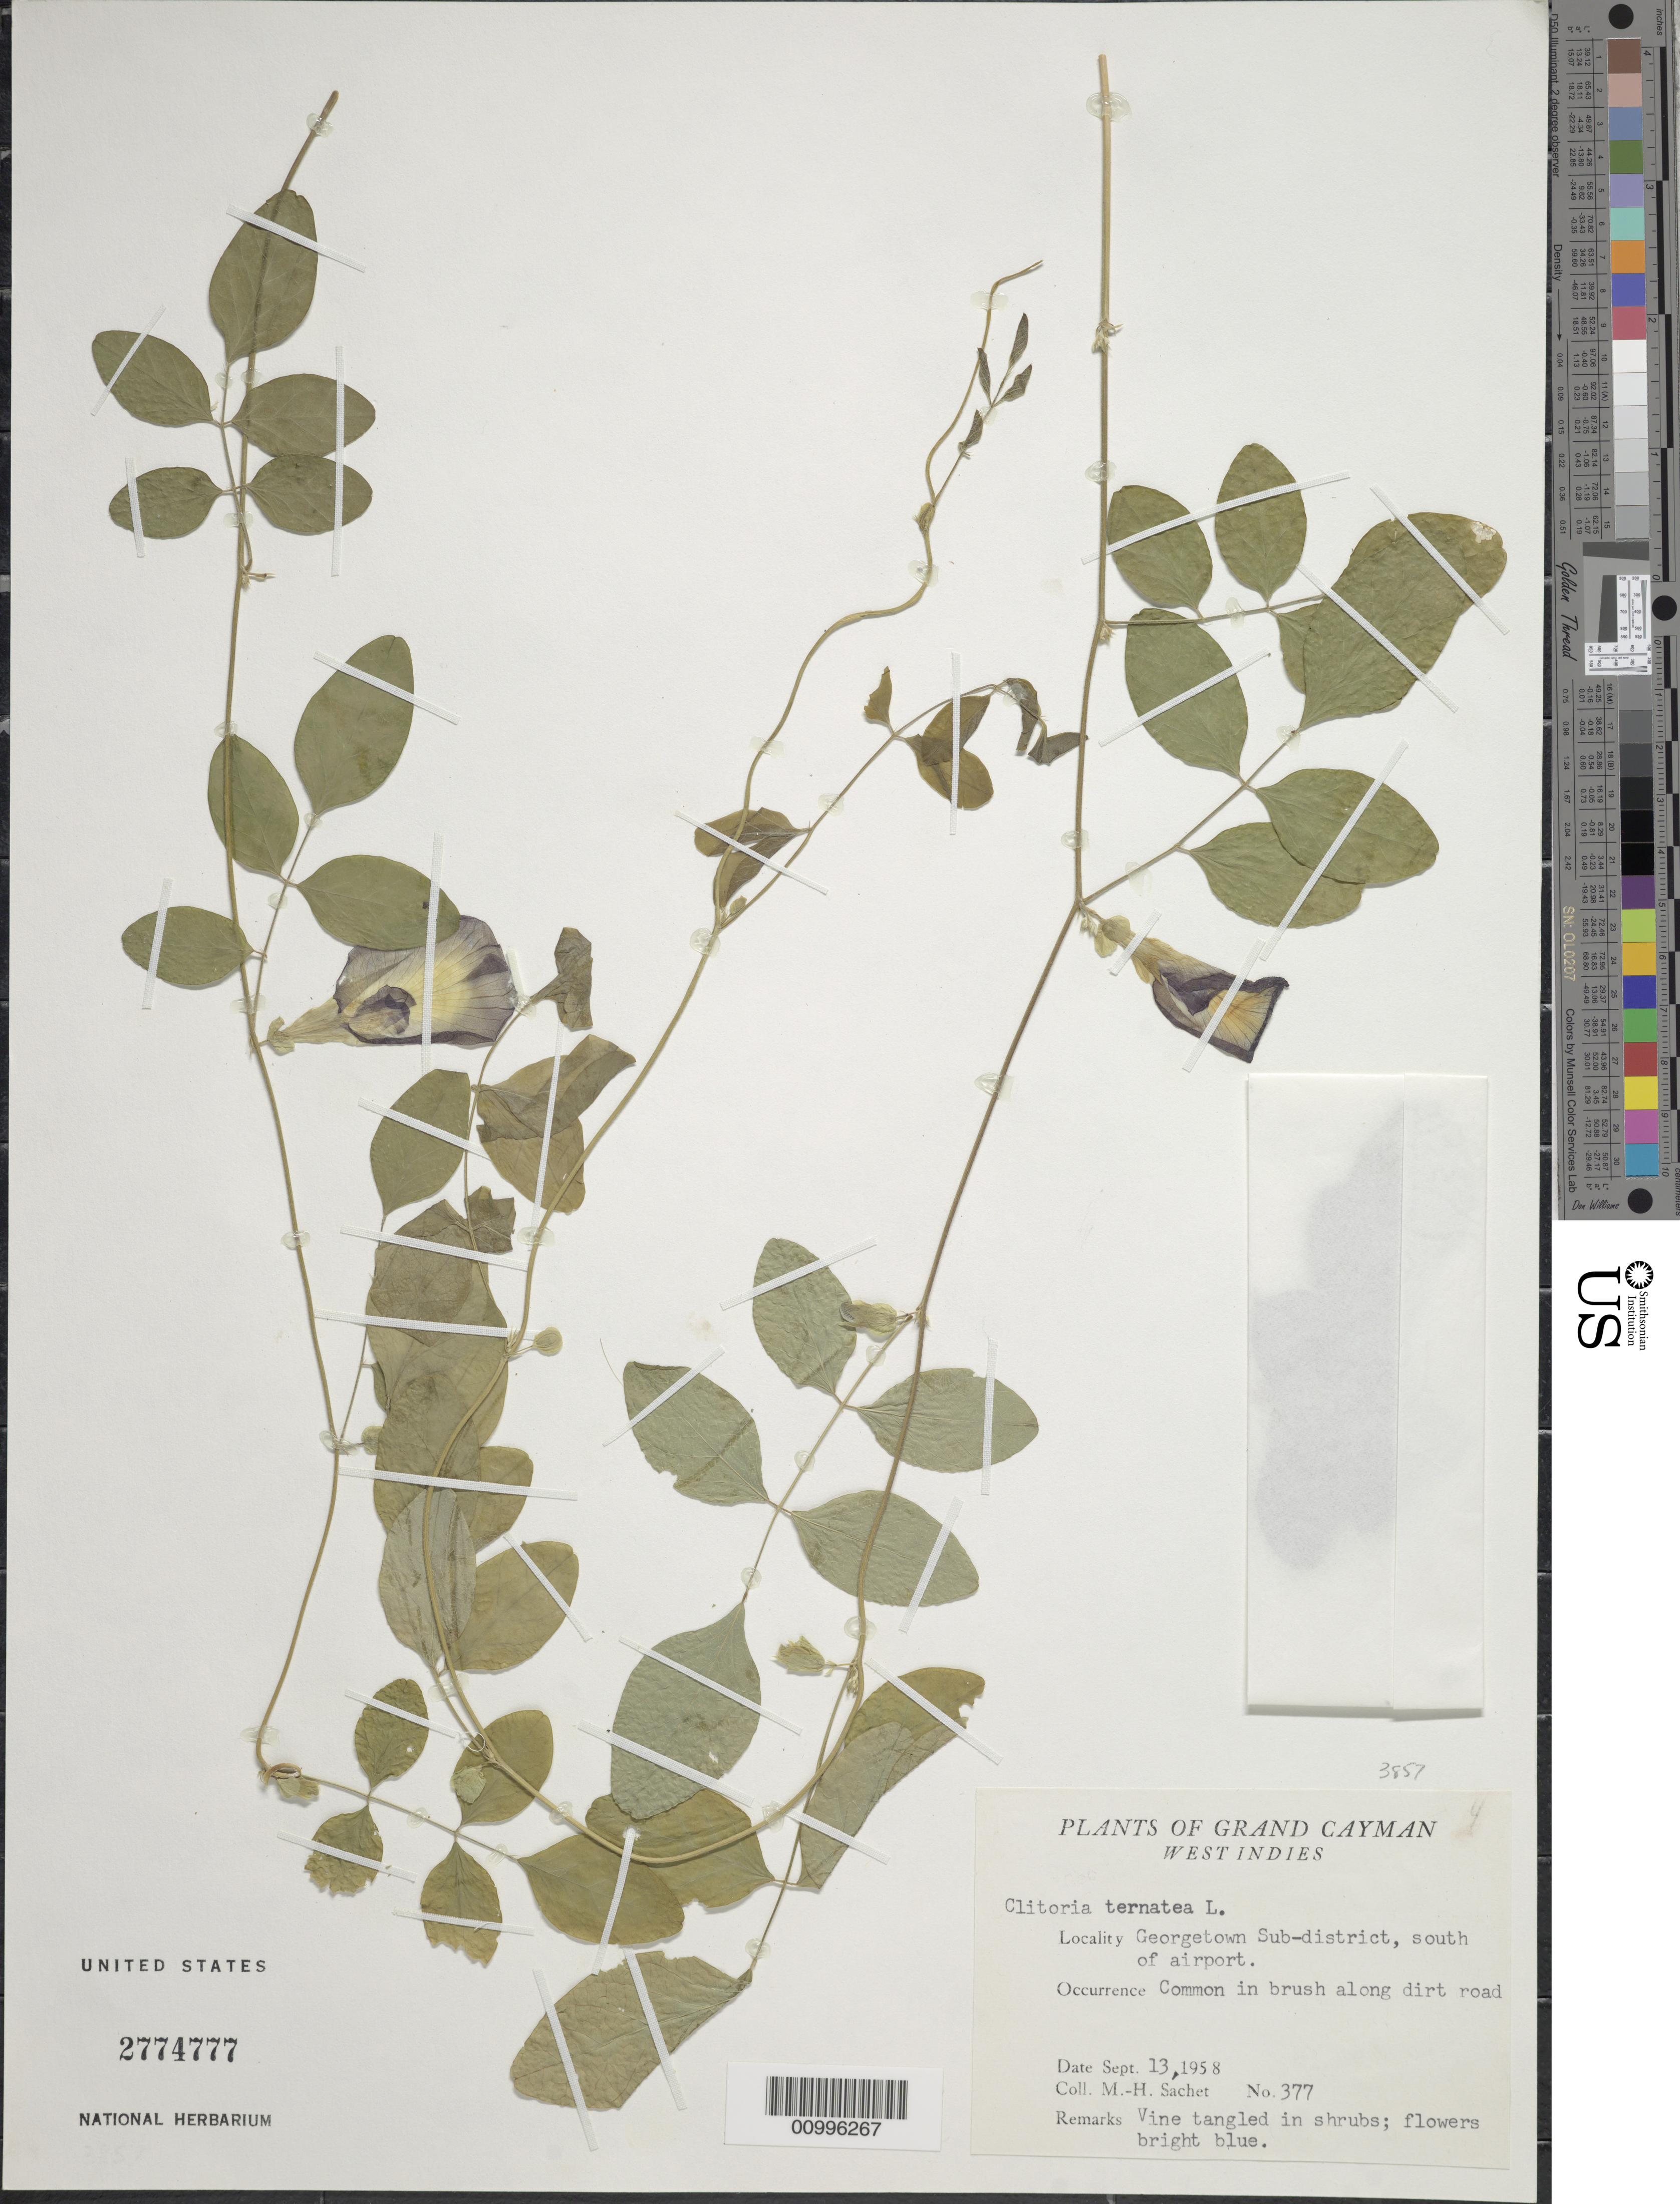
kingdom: Plantae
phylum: Tracheophyta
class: Magnoliopsida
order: Fabales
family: Fabaceae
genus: Clitoria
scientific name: Clitoria ternatea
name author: L.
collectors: M.-H. Sachet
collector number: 377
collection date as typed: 13 Sep 1958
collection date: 1958-09-13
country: Cayman Islands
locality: Georgetown Sub-district, S of airport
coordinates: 0 N, 0 E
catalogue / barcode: US 2774777